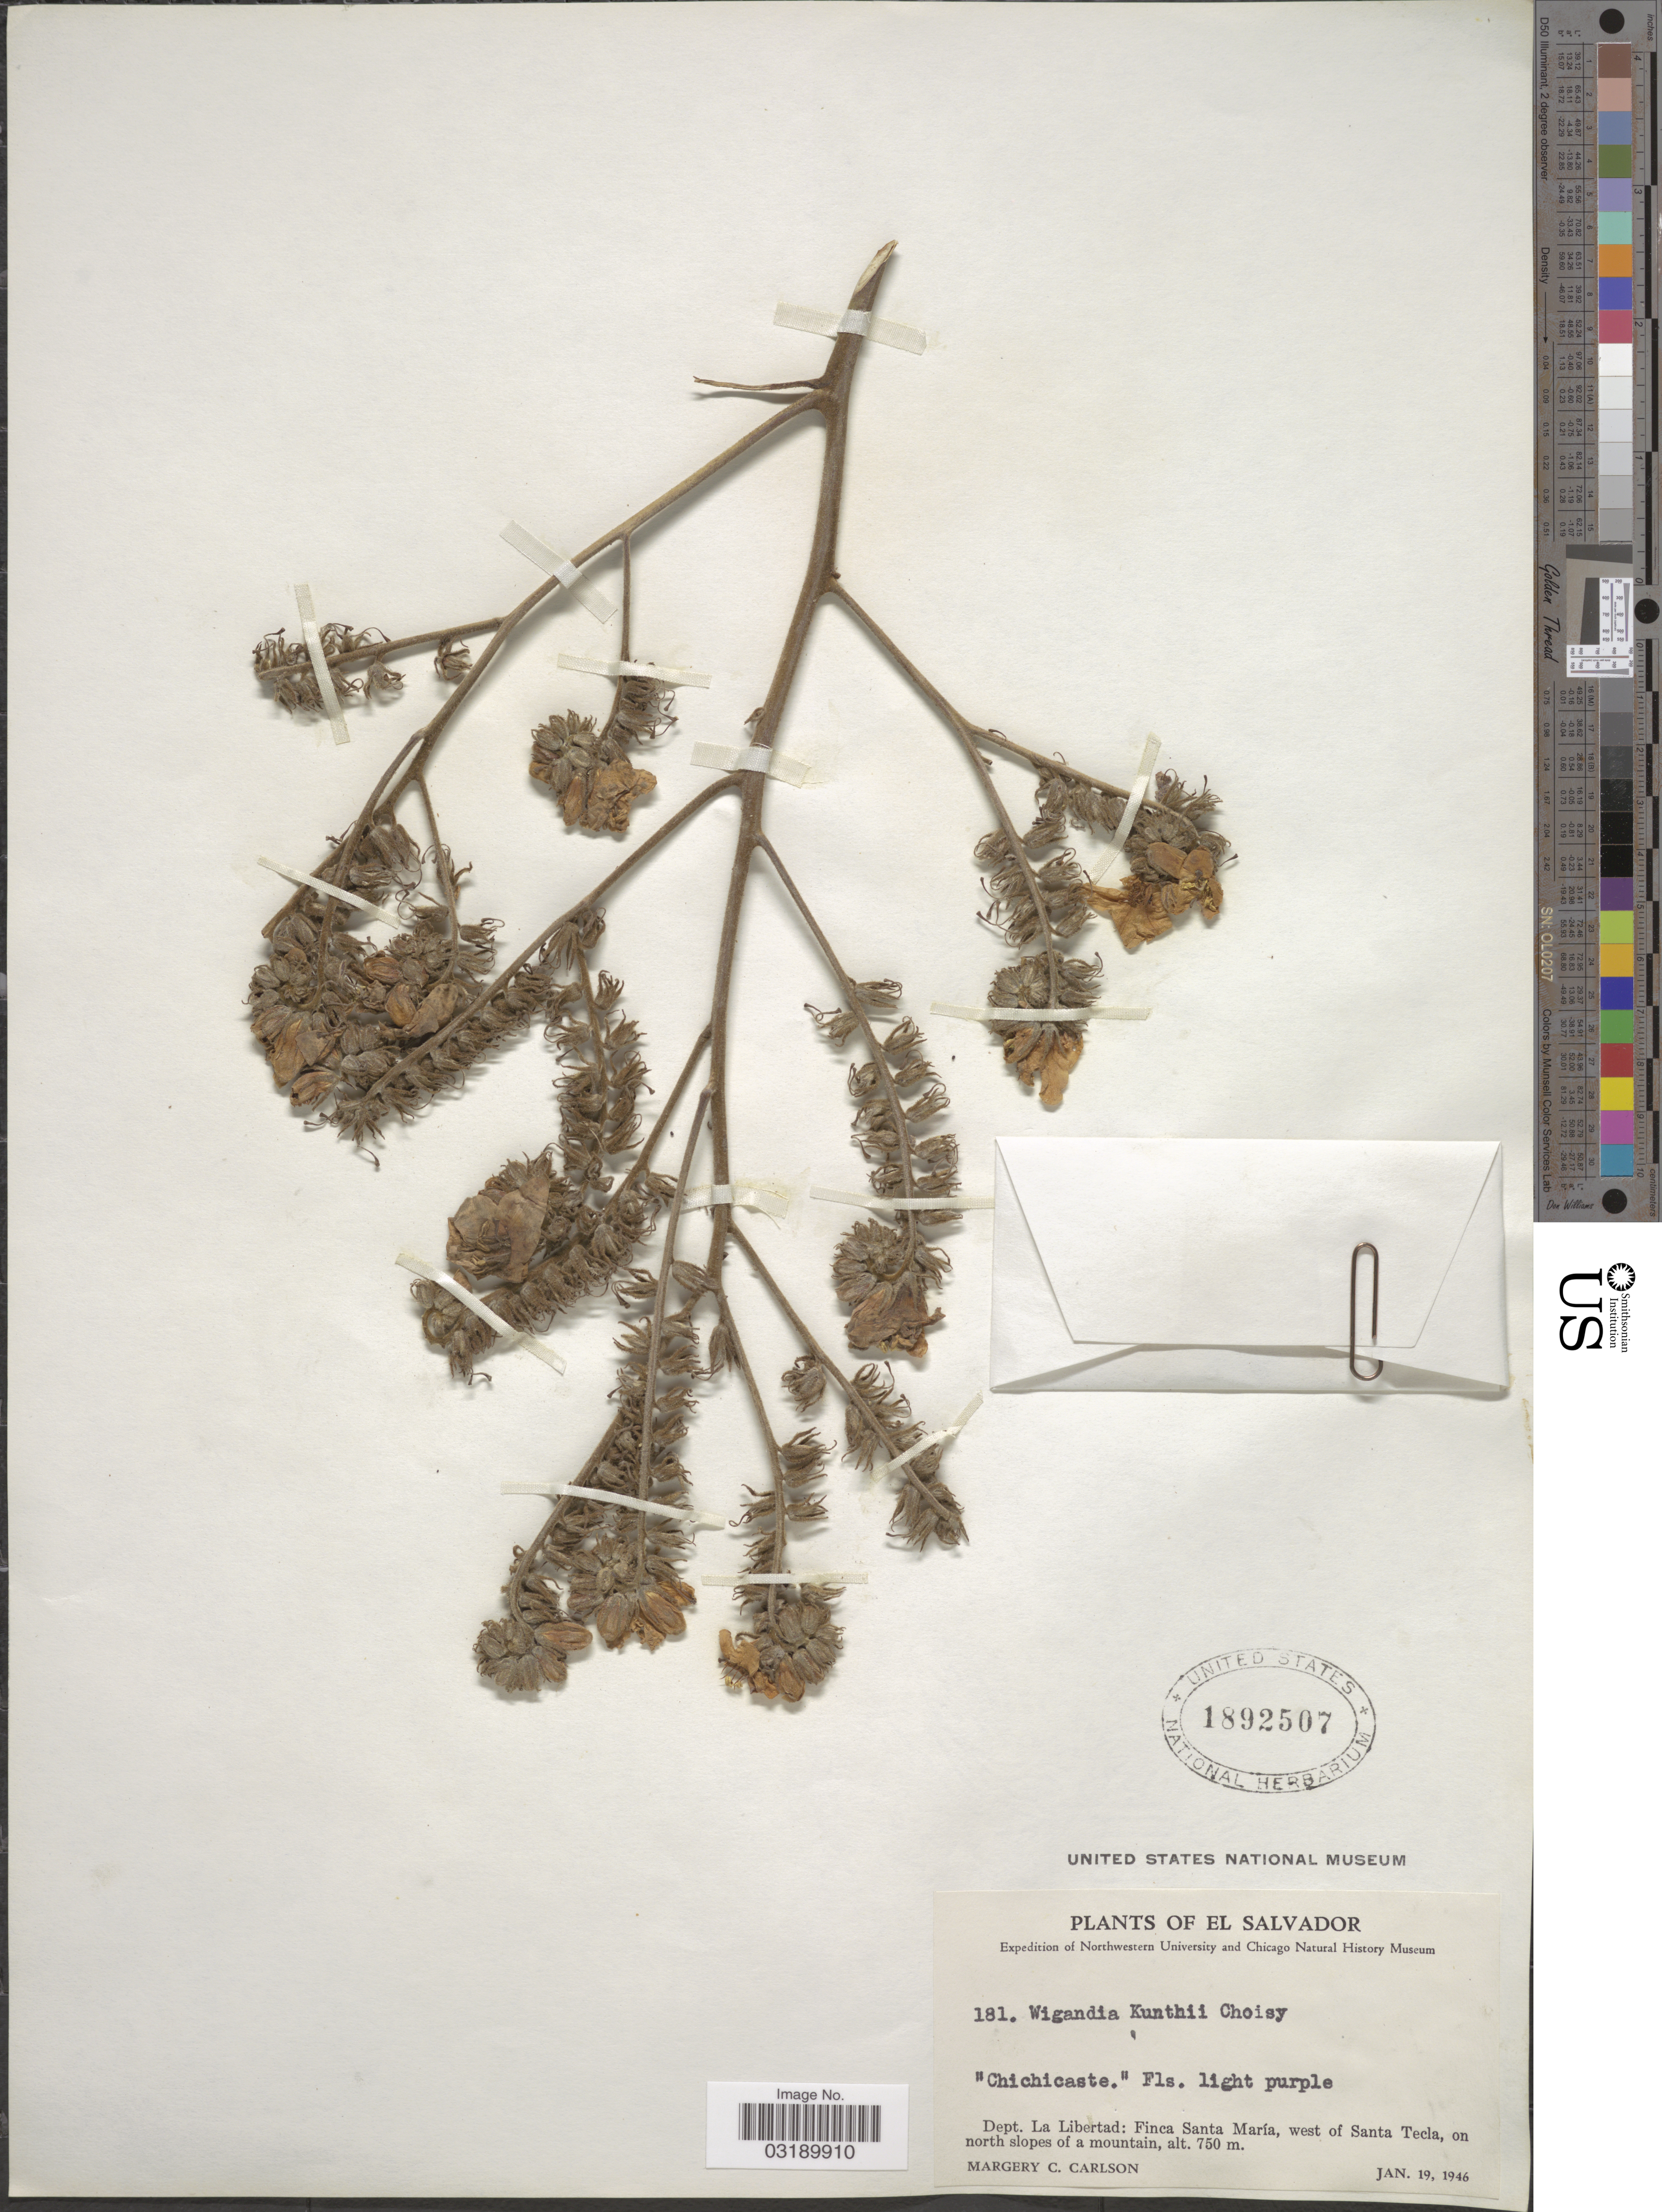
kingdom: Plantae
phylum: Tracheophyta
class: Magnoliopsida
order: Boraginales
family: Namaceae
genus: Wigandia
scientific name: Wigandia kunthii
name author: Choisy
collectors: M. C. Carlson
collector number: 181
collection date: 1946-01-19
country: El Salvador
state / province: La Libertad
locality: Dept. La Libertad: Finca Santa María, west of Santa Tecla, on north slopes of a mountain.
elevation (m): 750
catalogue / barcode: US 1892507